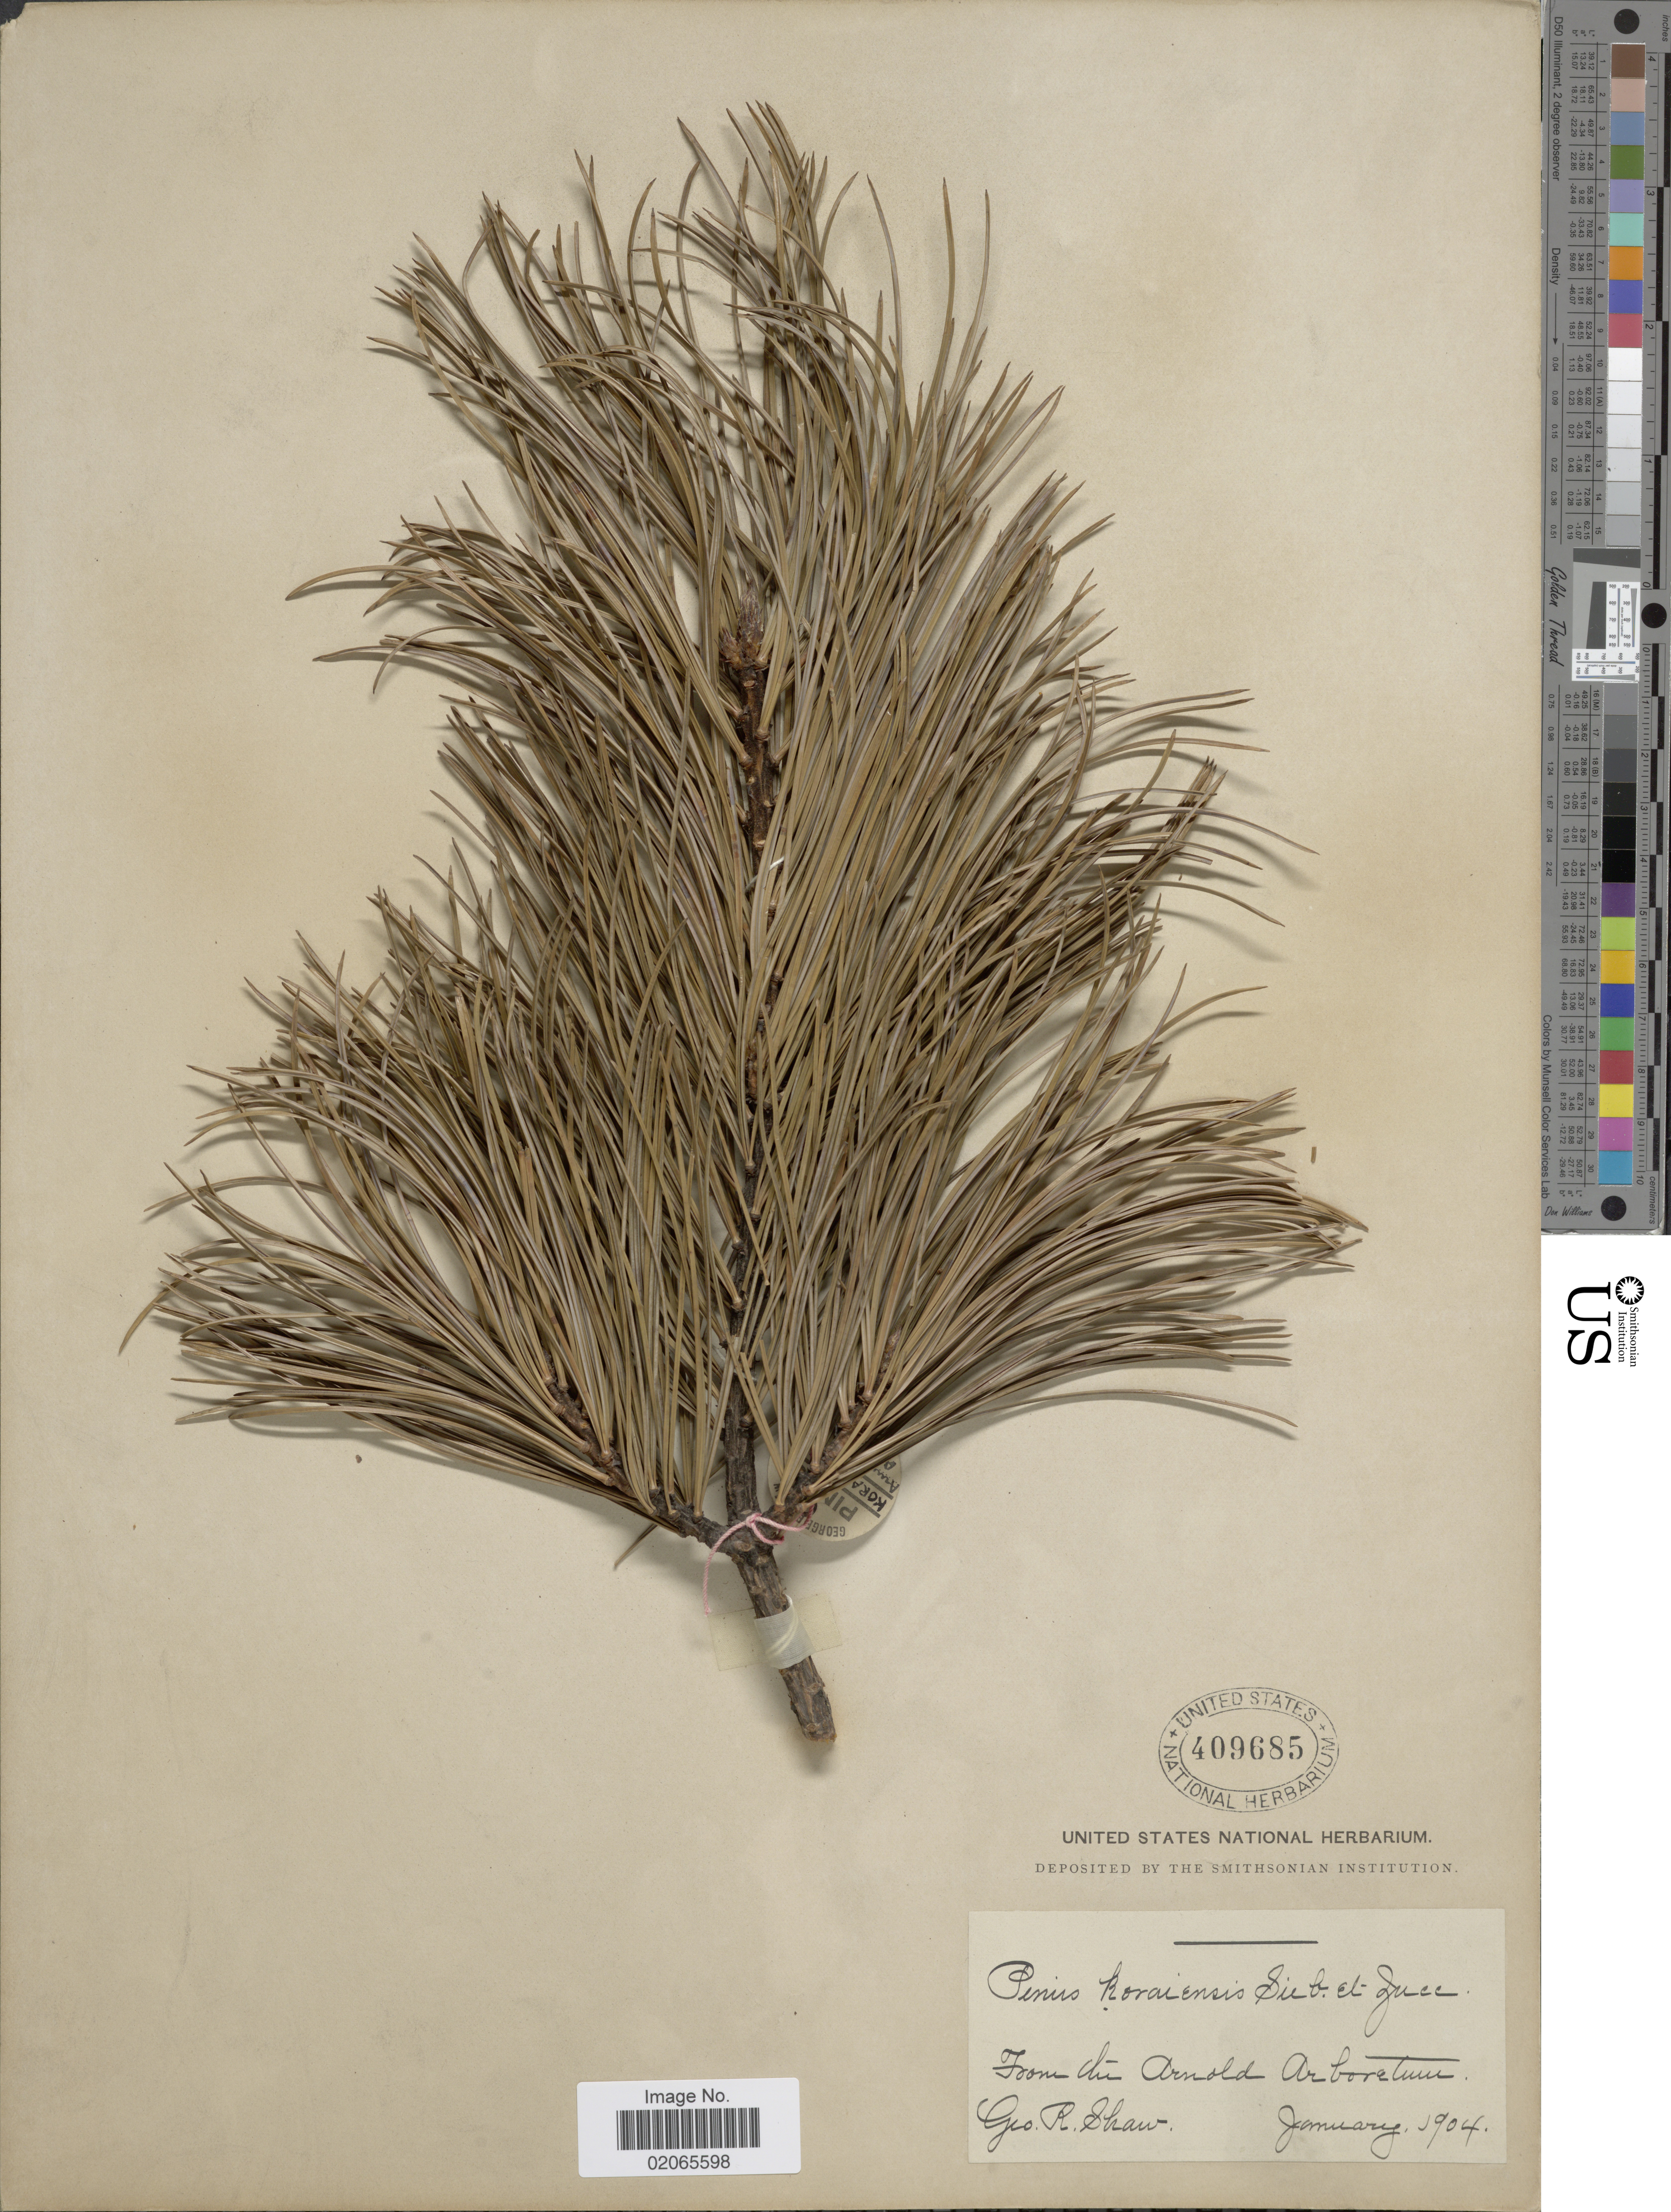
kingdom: Plantae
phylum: Tracheophyta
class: Pinopsida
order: Pinales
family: Pinaceae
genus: Pinus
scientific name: Pinus koraiensis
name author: Siebold & Zucc.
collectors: G. R. Shaw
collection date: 1904-01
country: United States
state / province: Massachusetts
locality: From the Arnold Arboretum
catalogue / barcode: US 409685